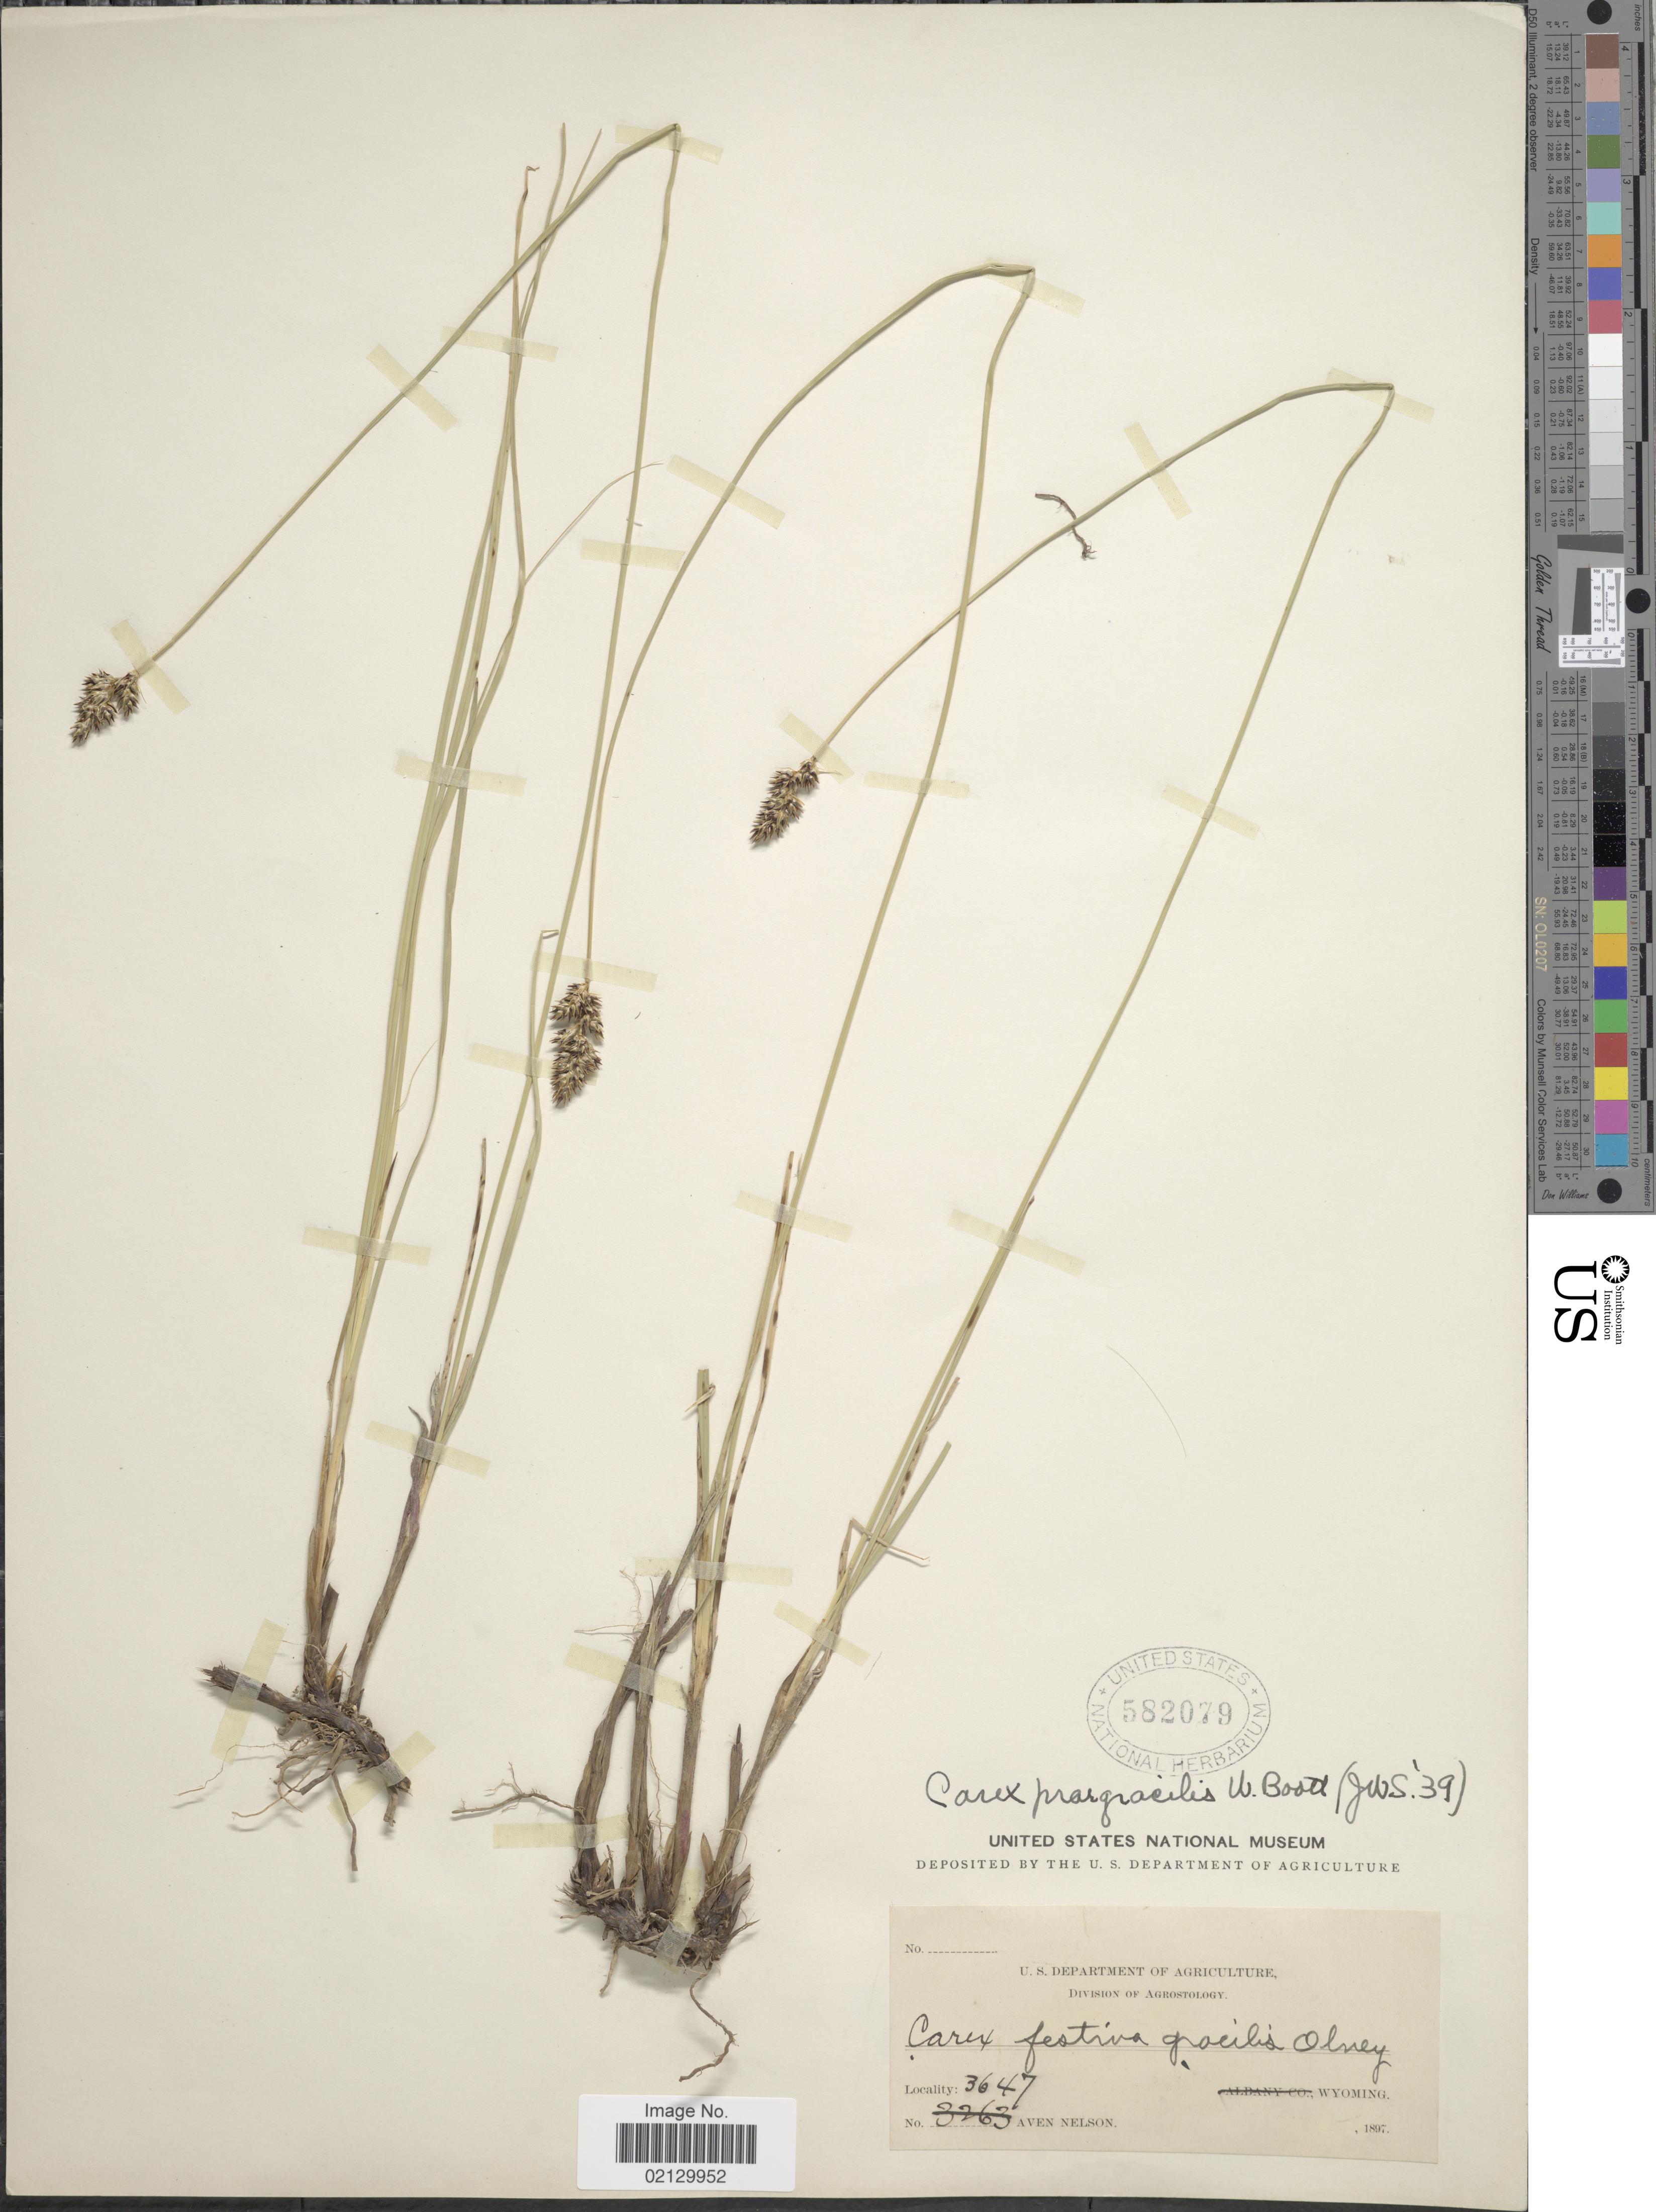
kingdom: Plantae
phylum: Tracheophyta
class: Liliopsida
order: Poales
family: Cyperaceae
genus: Carex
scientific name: Carex praegracilis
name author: W. Boott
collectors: A. Nelson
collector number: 3647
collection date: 1897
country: United States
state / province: Wyoming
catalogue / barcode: US 582079